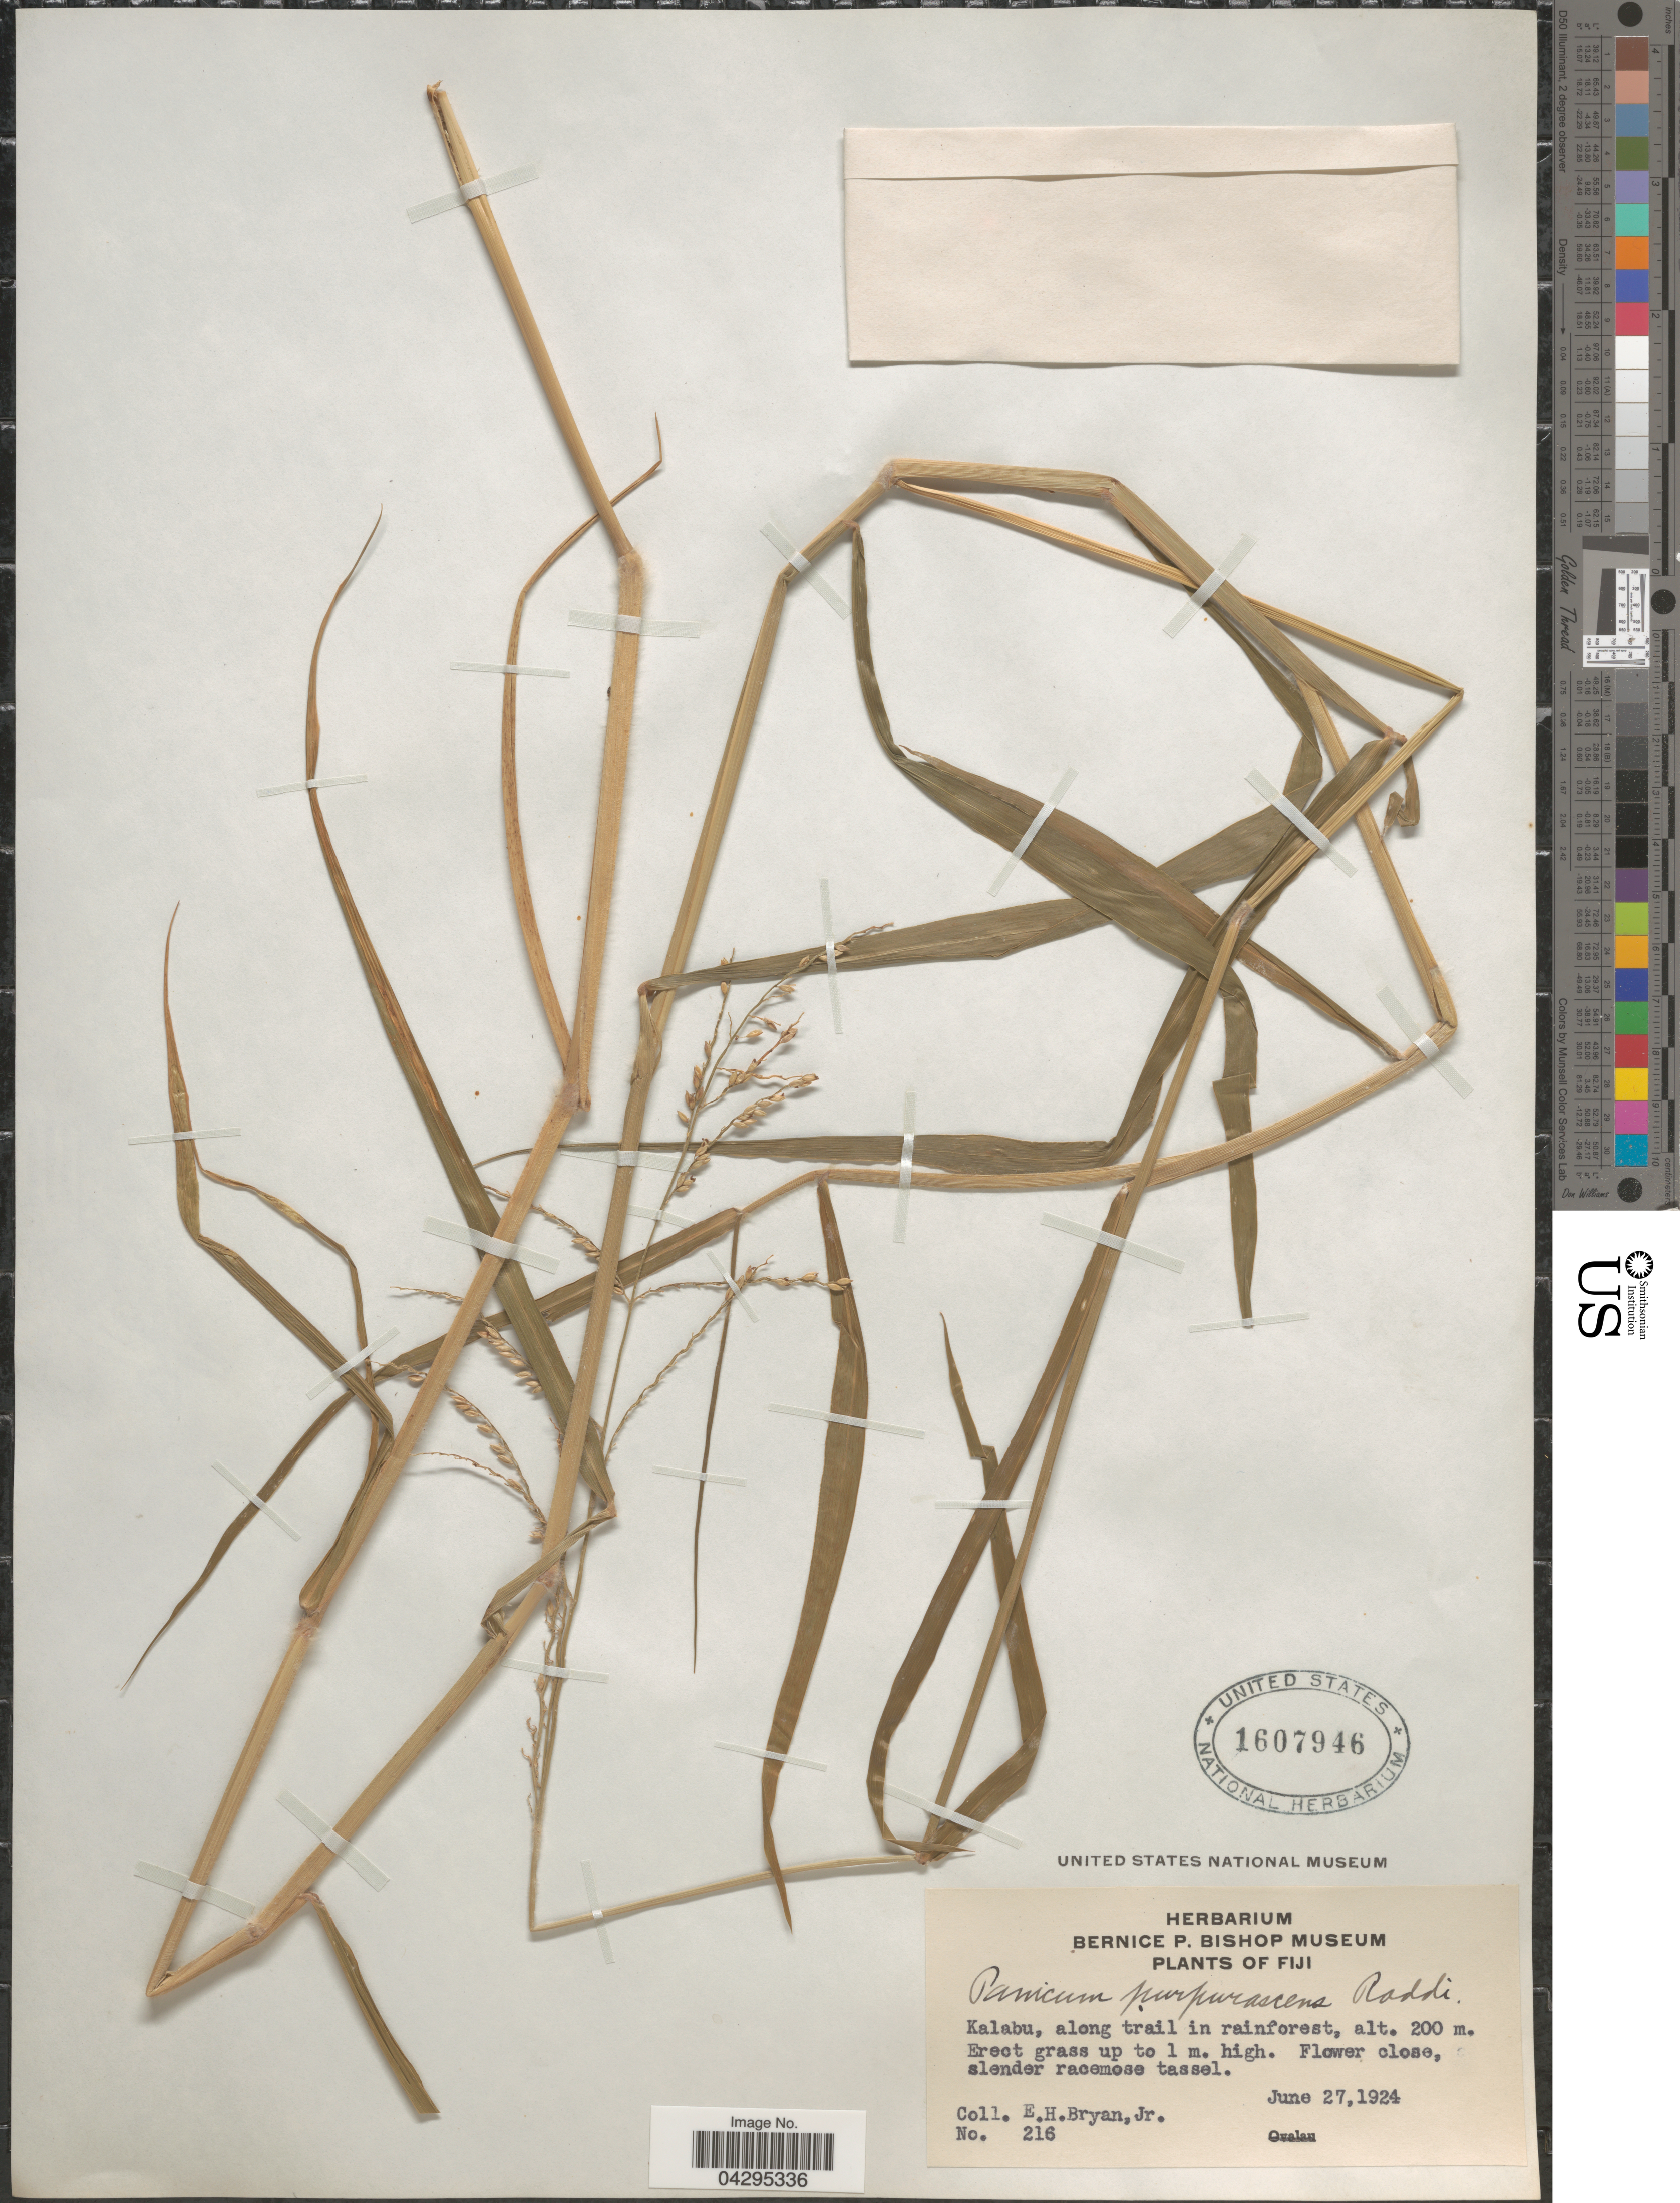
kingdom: Plantae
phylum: Tracheophyta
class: Liliopsida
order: Poales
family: Poaceae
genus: Urochloa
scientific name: Urochloa mutica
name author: (Forssk.) T.Q. Nguyen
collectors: E. Bryan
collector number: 216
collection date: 1924-06-27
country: Fiji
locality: Kalabu, along trail in rainforest.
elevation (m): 200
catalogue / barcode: US 1607946